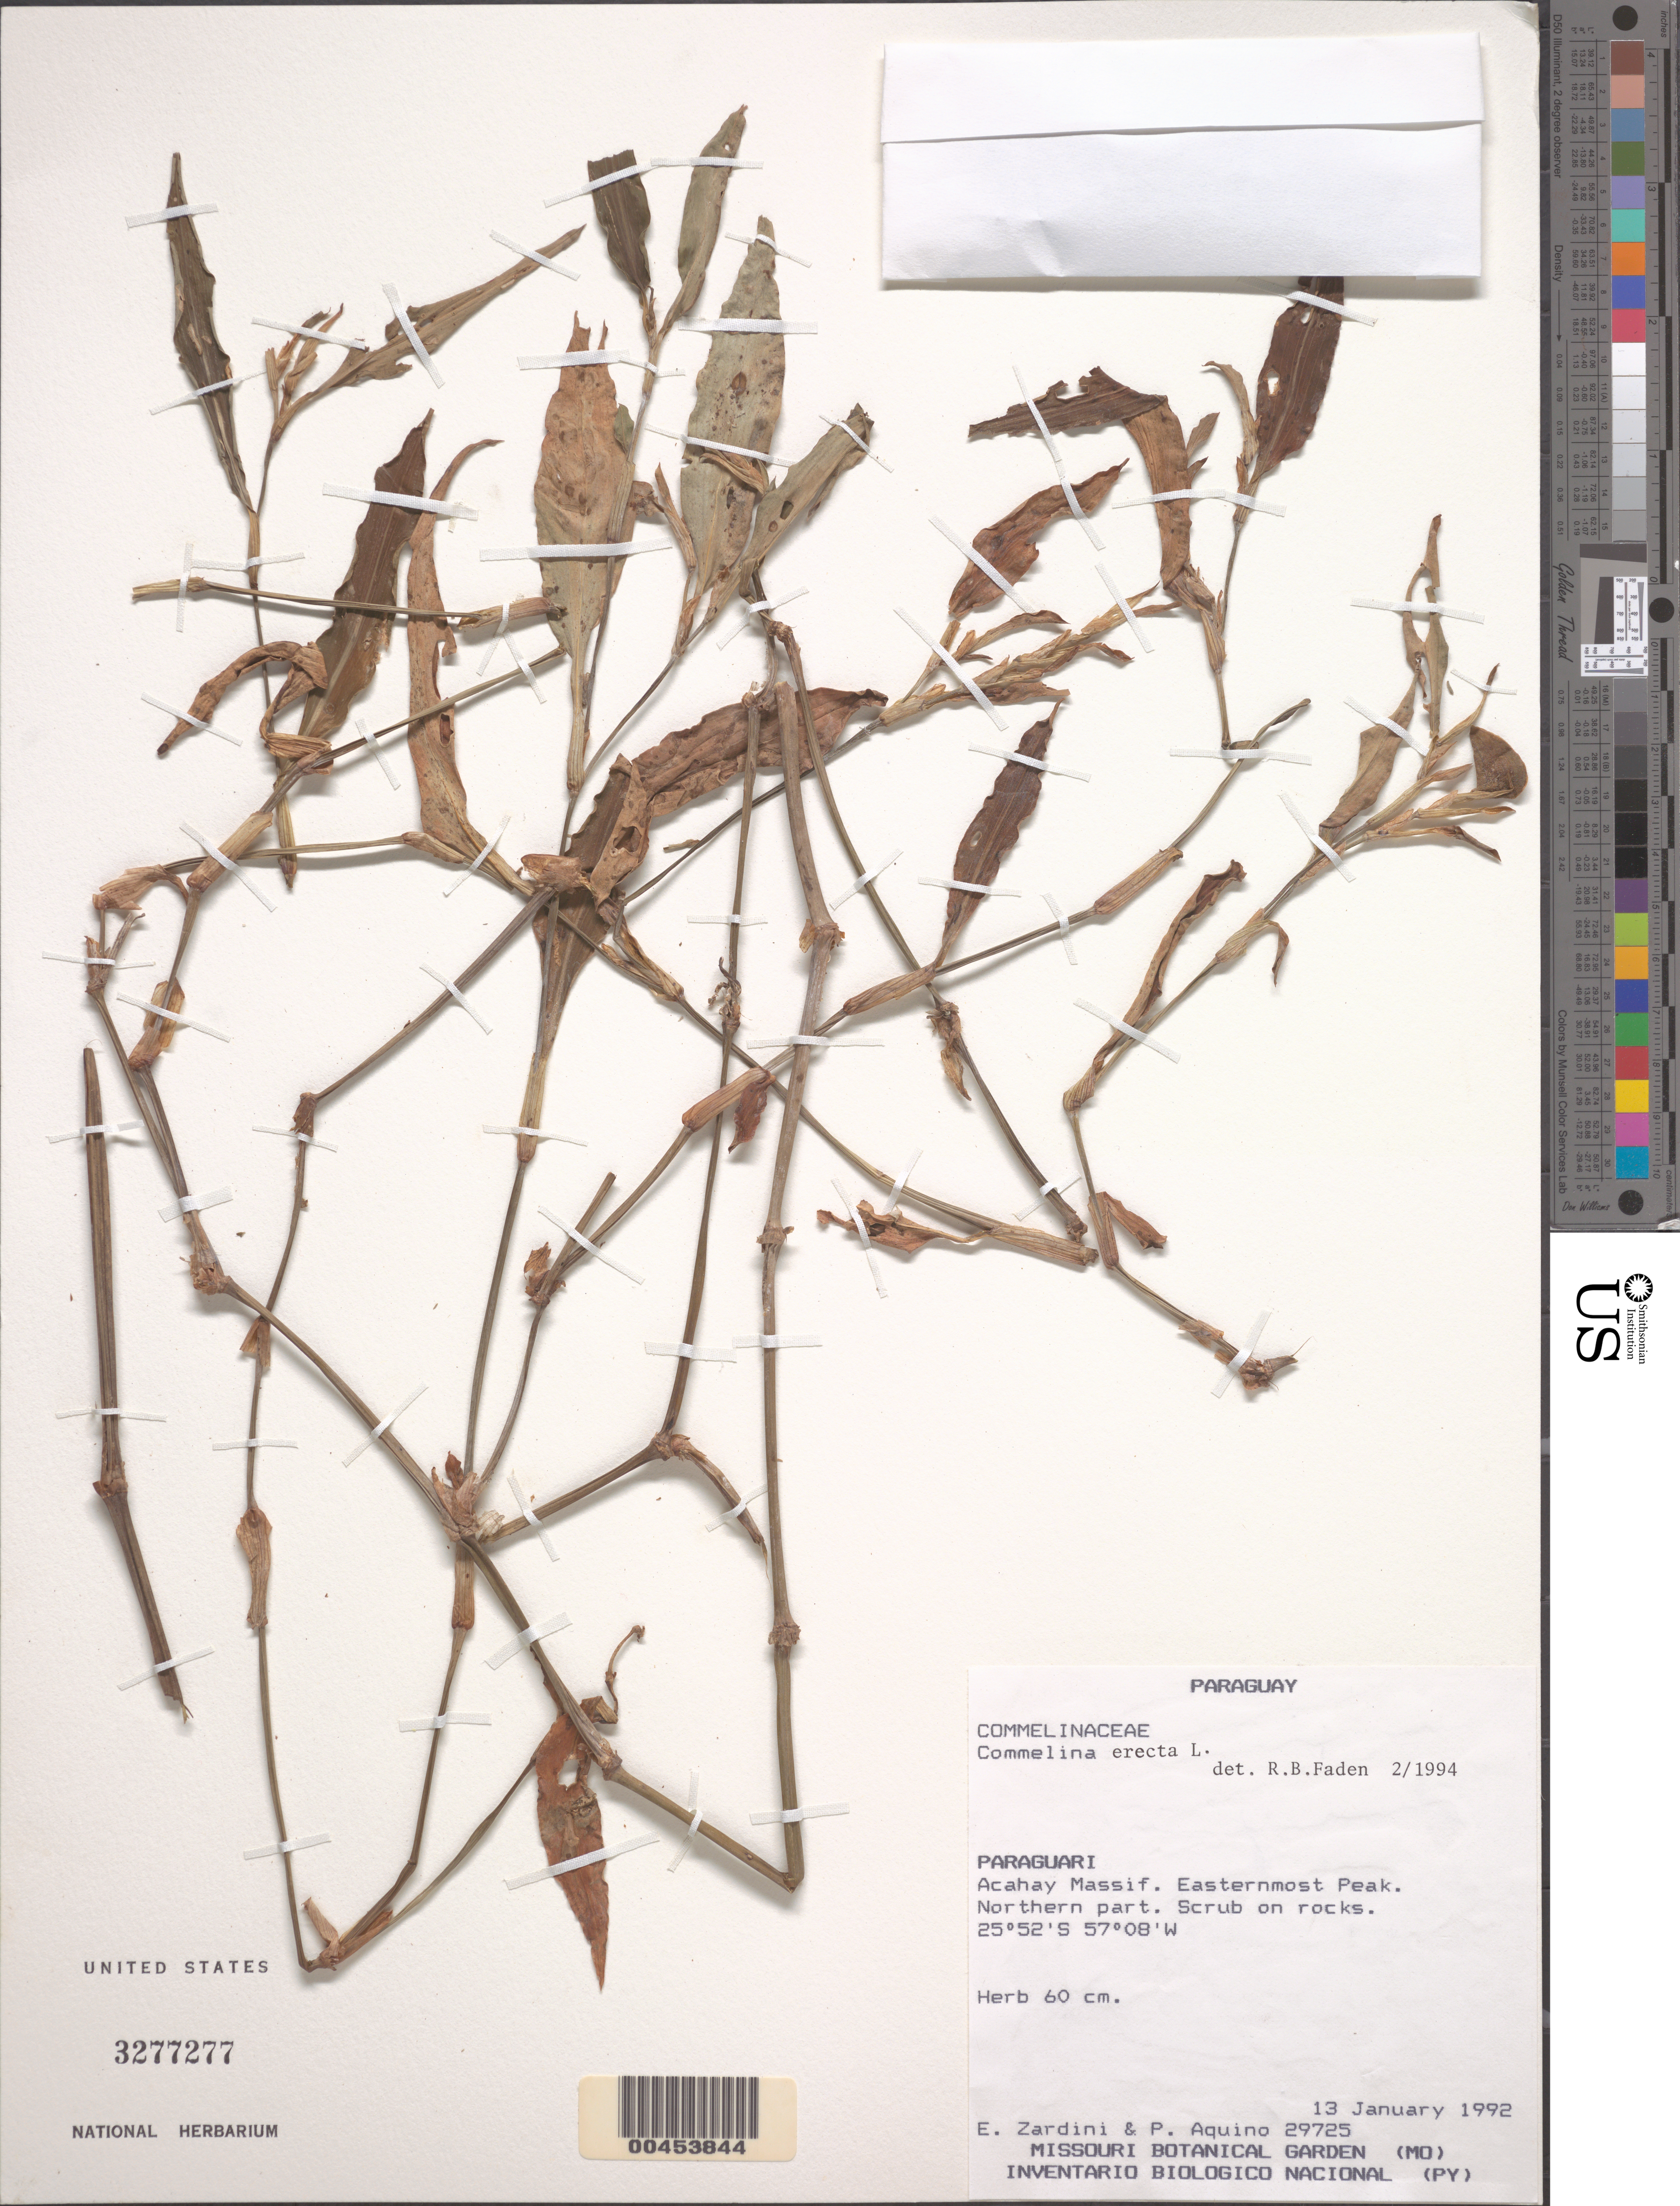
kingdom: Plantae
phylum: Tracheophyta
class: Liliopsida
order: Commelinales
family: Commelinaceae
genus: Commelina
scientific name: Commelina erecta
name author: L.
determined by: Faden, Robert B., (US), Smithsonian Institution - National Museum of Natural History (UNITED STATES)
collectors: E. M. Zardini & P. Aquino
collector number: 29725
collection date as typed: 13 Jan 1992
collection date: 1992-01-13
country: Paraguay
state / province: Paraguarí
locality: Acahay massif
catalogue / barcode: US 3277277